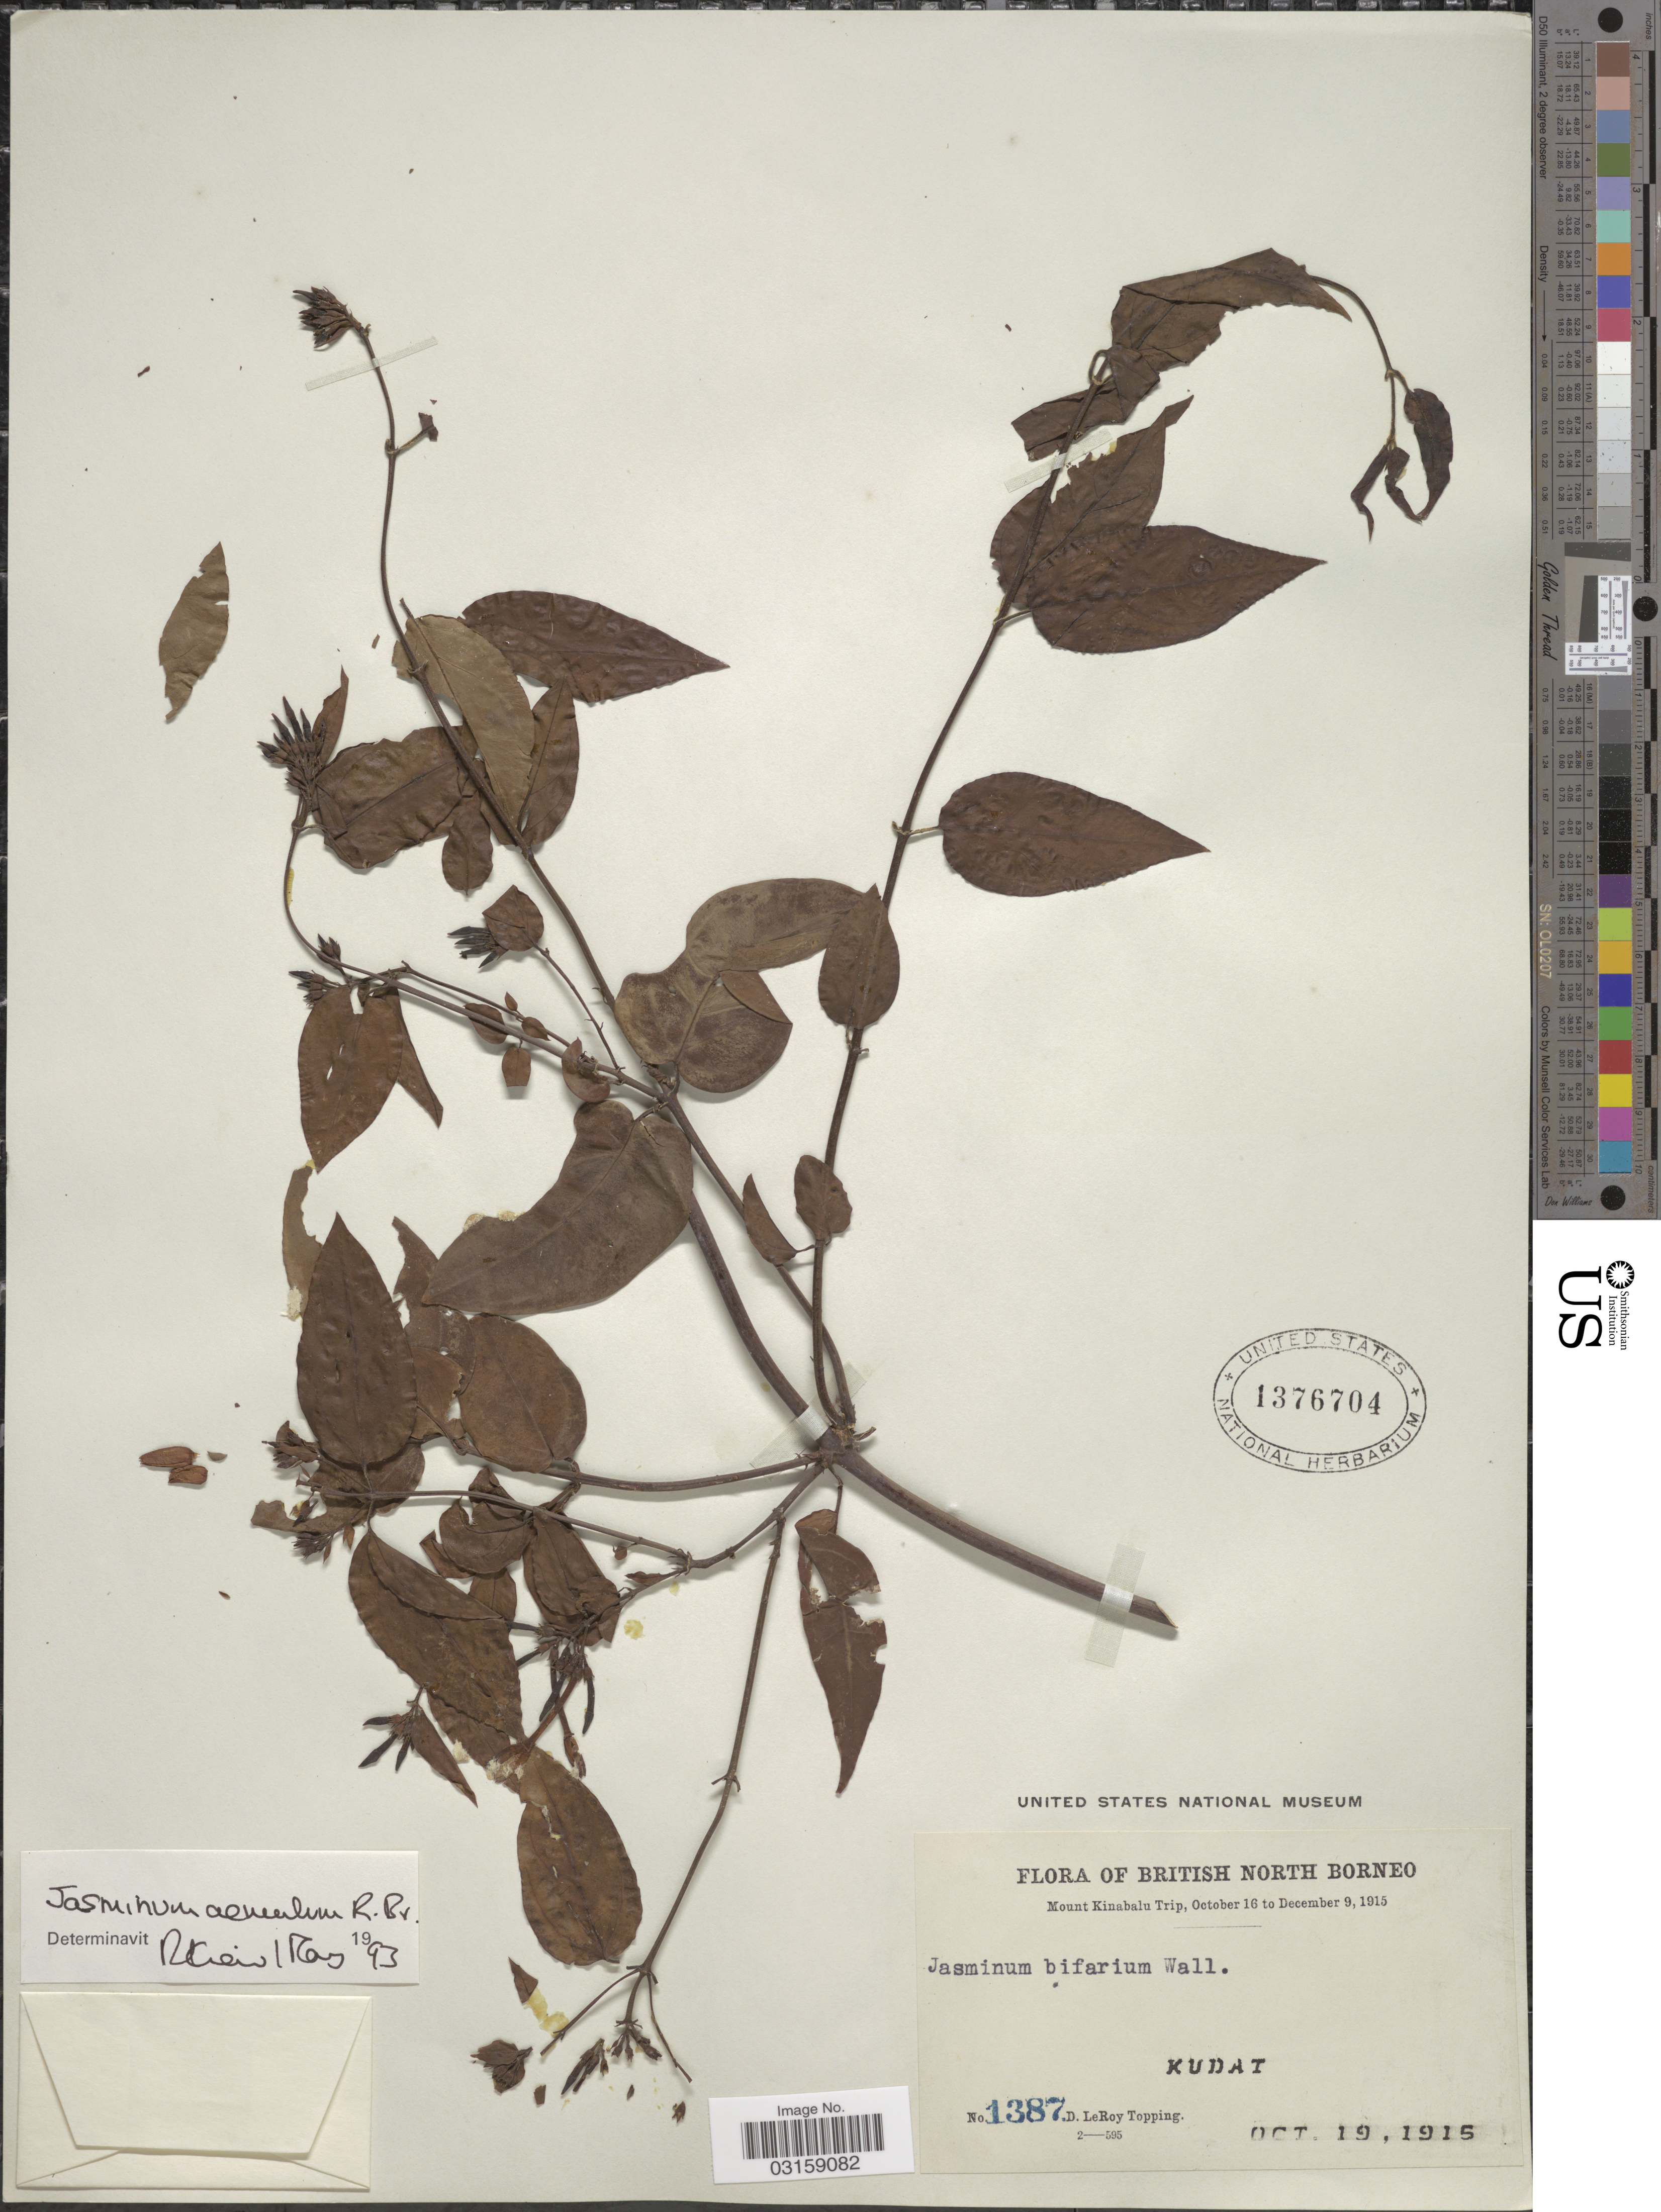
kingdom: Plantae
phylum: Tracheophyta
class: Magnoliopsida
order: Lamiales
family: Oleaceae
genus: Jasminum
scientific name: Jasminum elongatum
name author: (P.J. Bergius) Willd.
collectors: D. L. Topping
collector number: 1387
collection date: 1915-10-19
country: Malaysia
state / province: Sabah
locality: British North Borneo. Mount Kinabalu Trip. Kudat.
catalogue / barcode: US 1376704